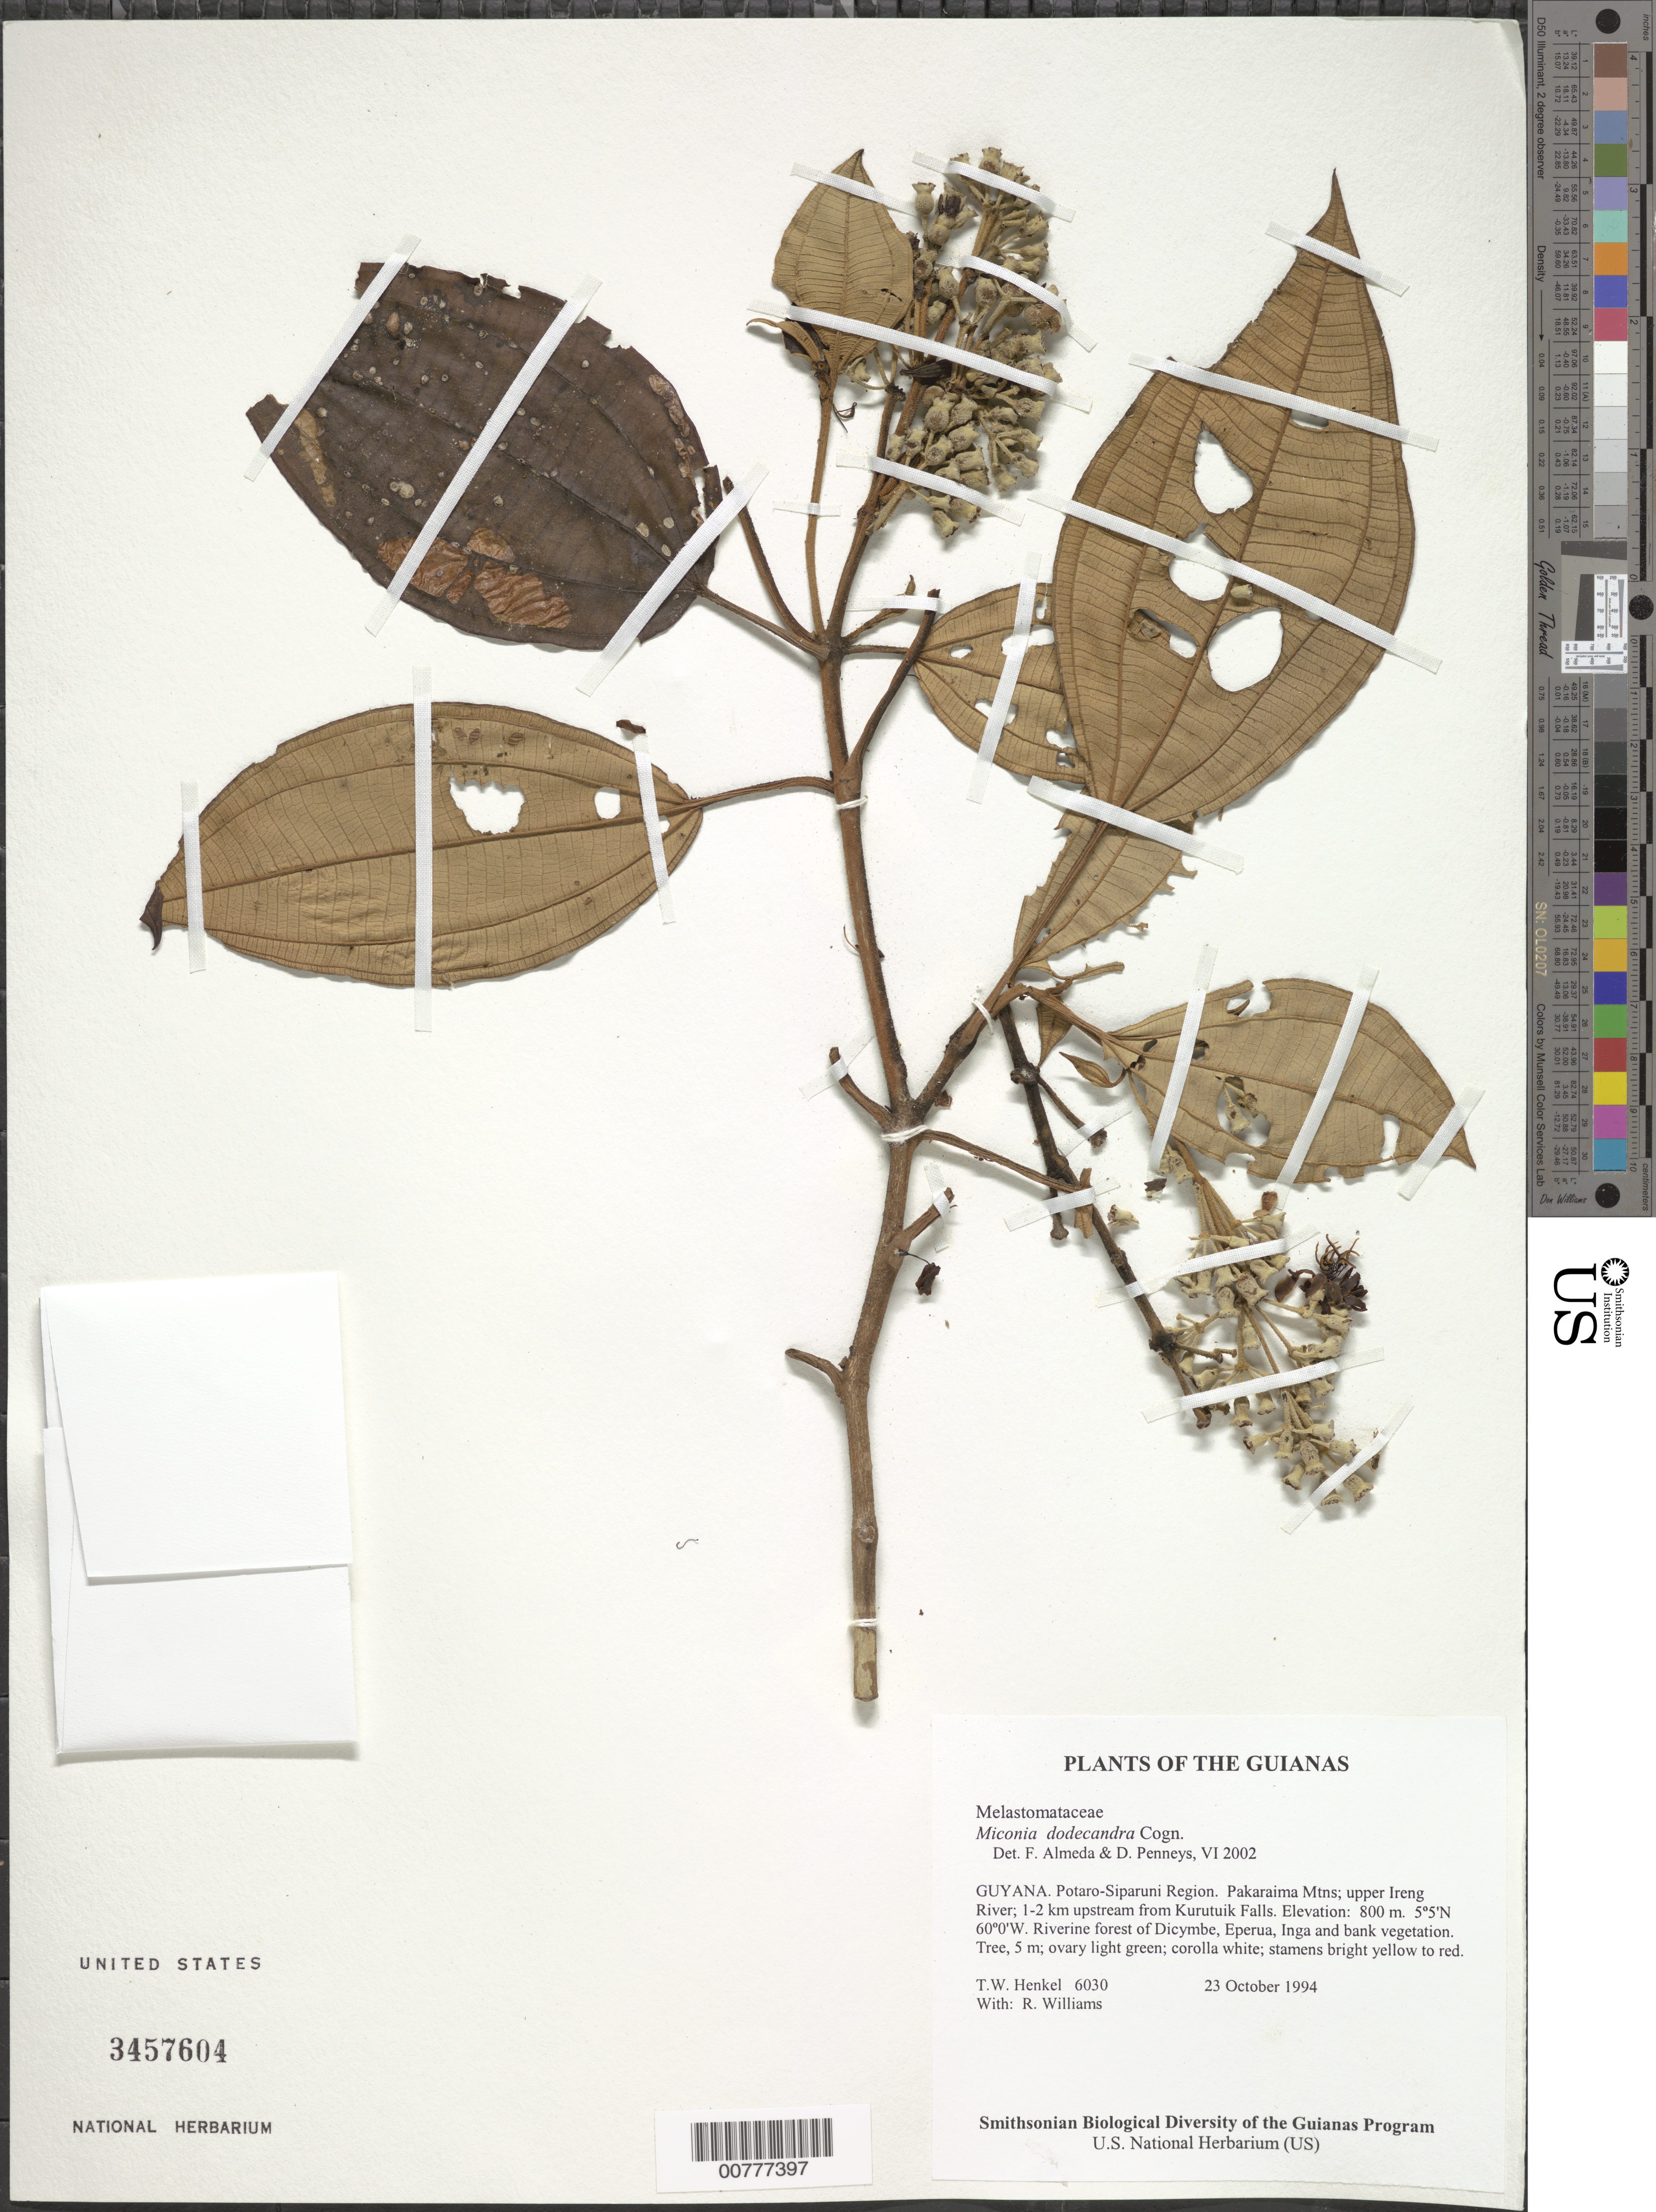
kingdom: Plantae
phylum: Tracheophyta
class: Magnoliopsida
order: Myrtales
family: Melastomataceae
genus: Miconia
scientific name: Miconia dodecandra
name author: Cogn.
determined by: Almeda, F.; Penneys, D. S.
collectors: T. Henkel & R. Williams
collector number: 6030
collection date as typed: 23 October 1994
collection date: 1994-10-23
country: Guyana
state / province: Potaro-Siparuni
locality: Pakaraima Mtns; upper Ireng River; 1-2 km upstream from Kurutuik Falls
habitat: Riverine forest of Dicymbe, Eperua, Inga and bank vegetation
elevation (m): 800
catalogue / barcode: US 3457604